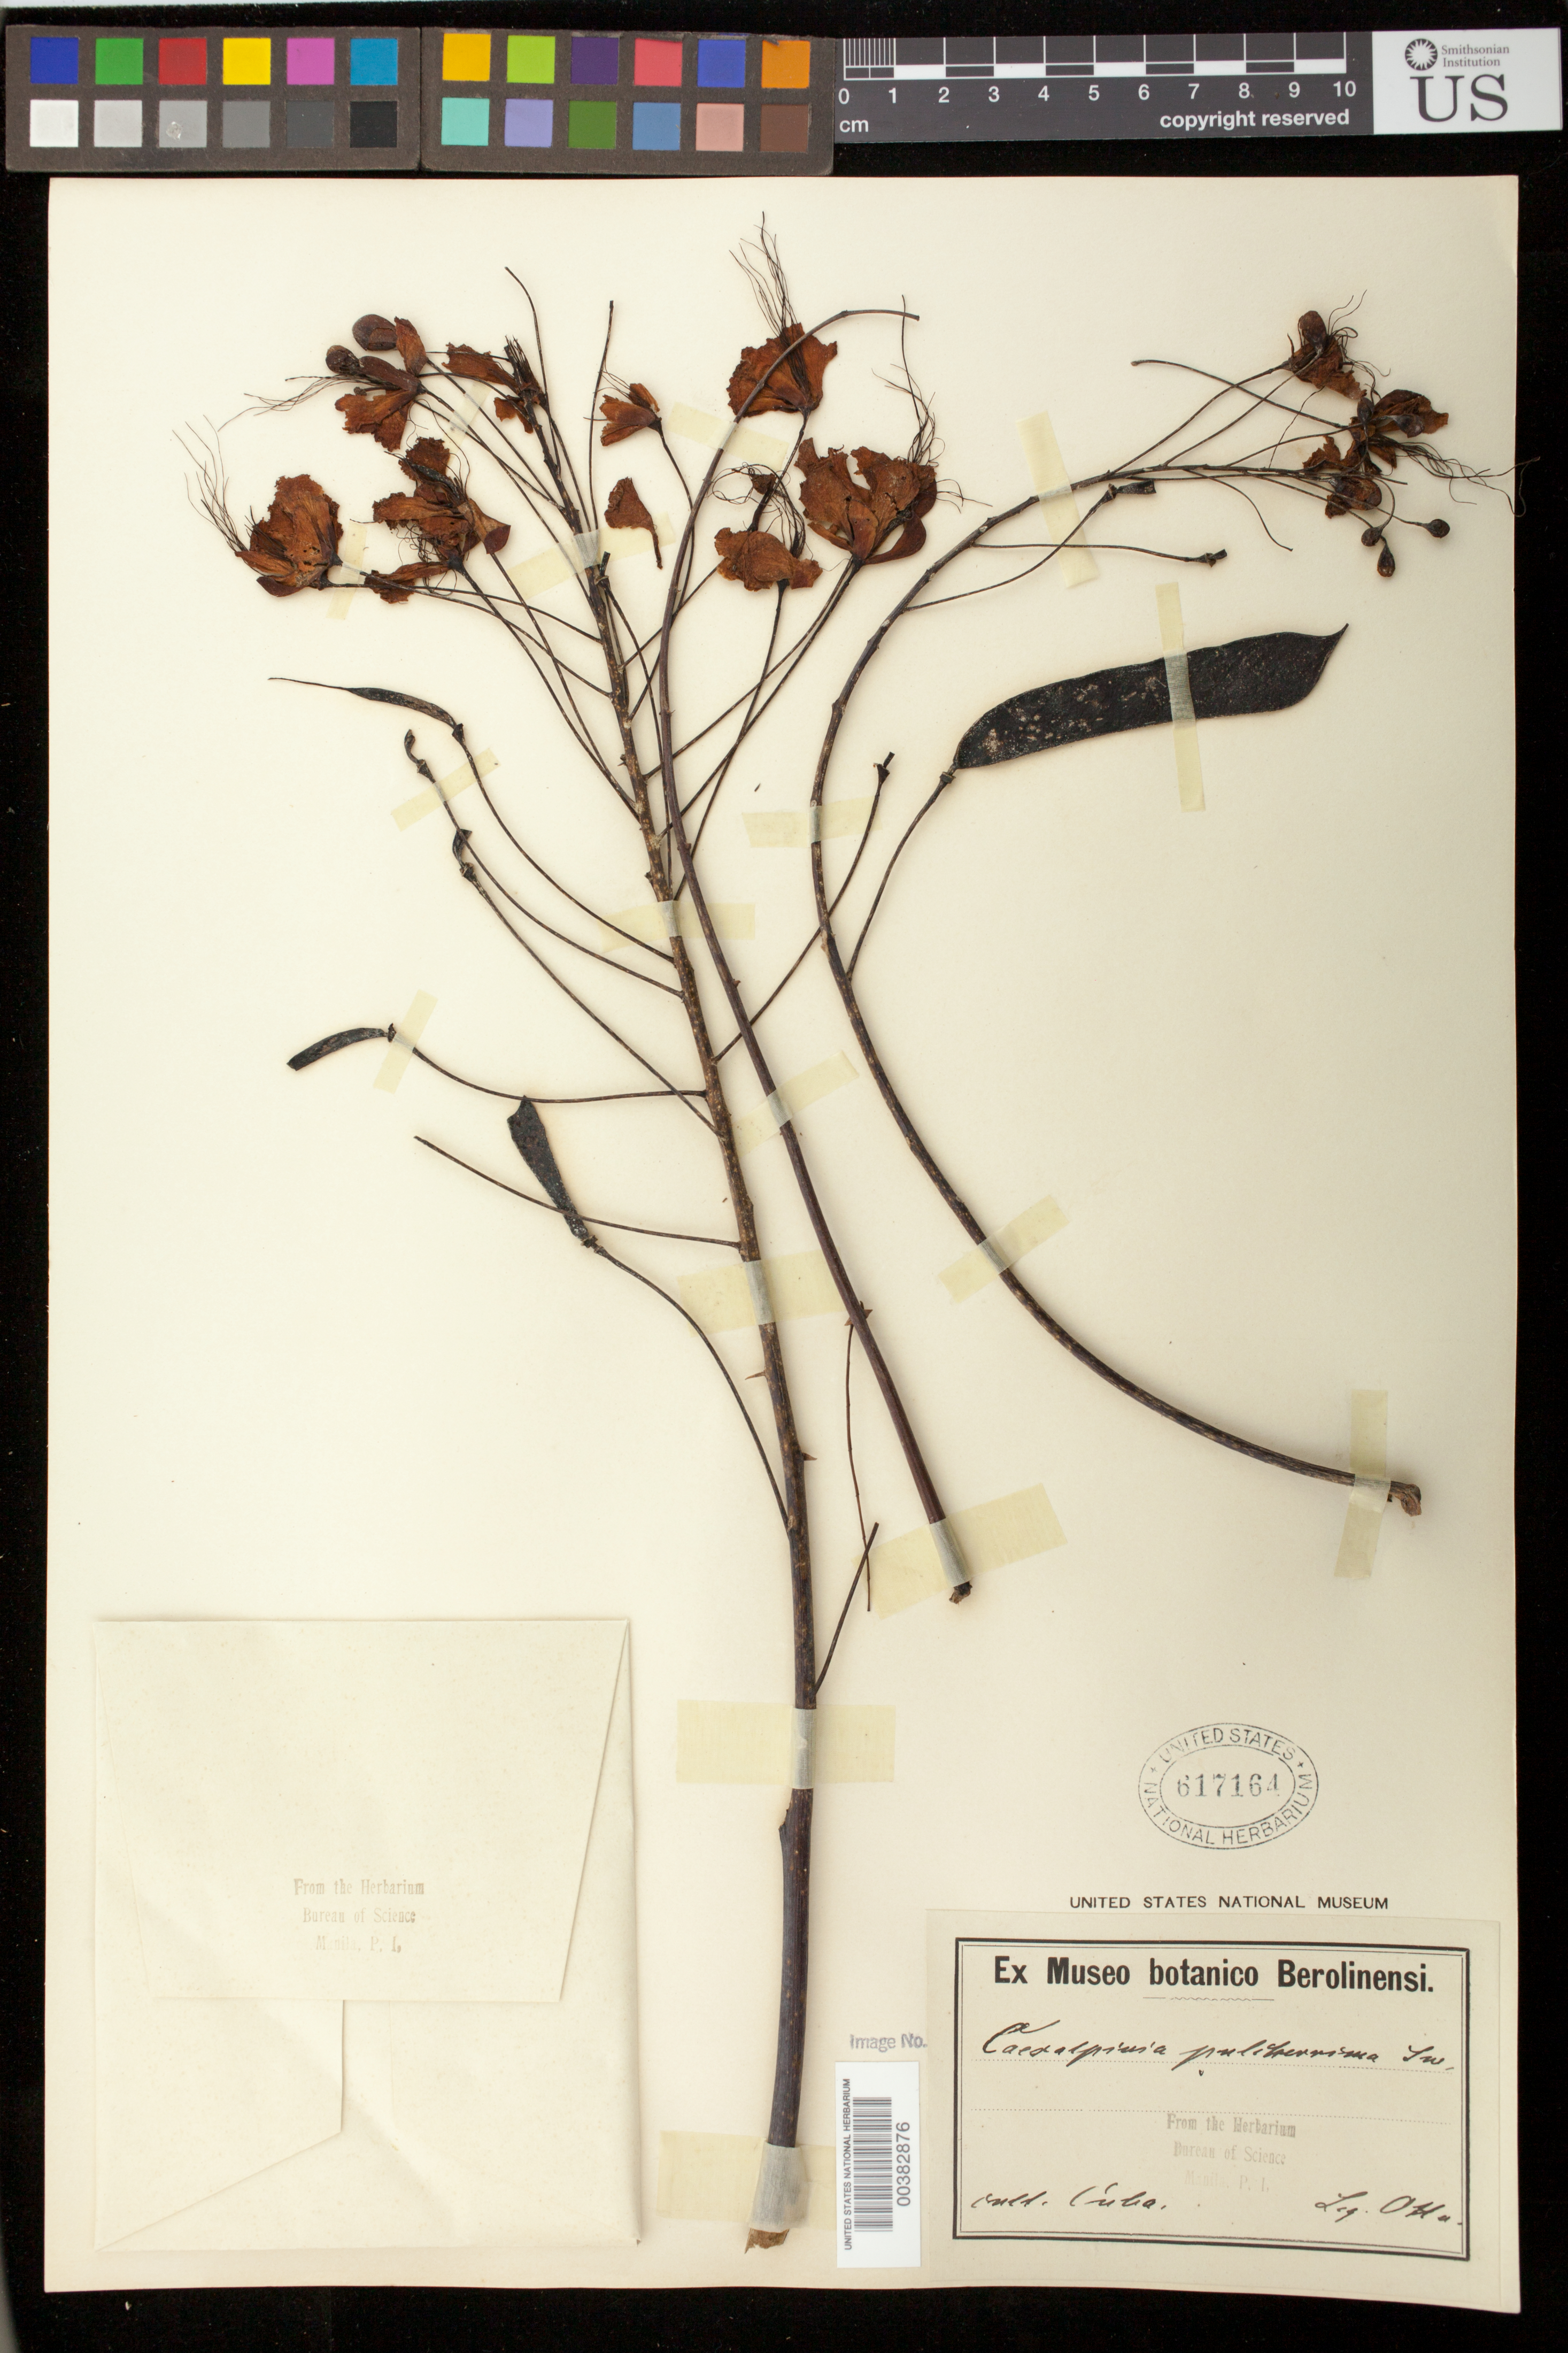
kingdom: Plantae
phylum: Tracheophyta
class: Magnoliopsida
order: Fabales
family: Fabaceae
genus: Caesalpinia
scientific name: Caesalpinia pulcherrima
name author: (L.) Sw.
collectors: Otto, --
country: Cuba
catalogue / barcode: US 617164